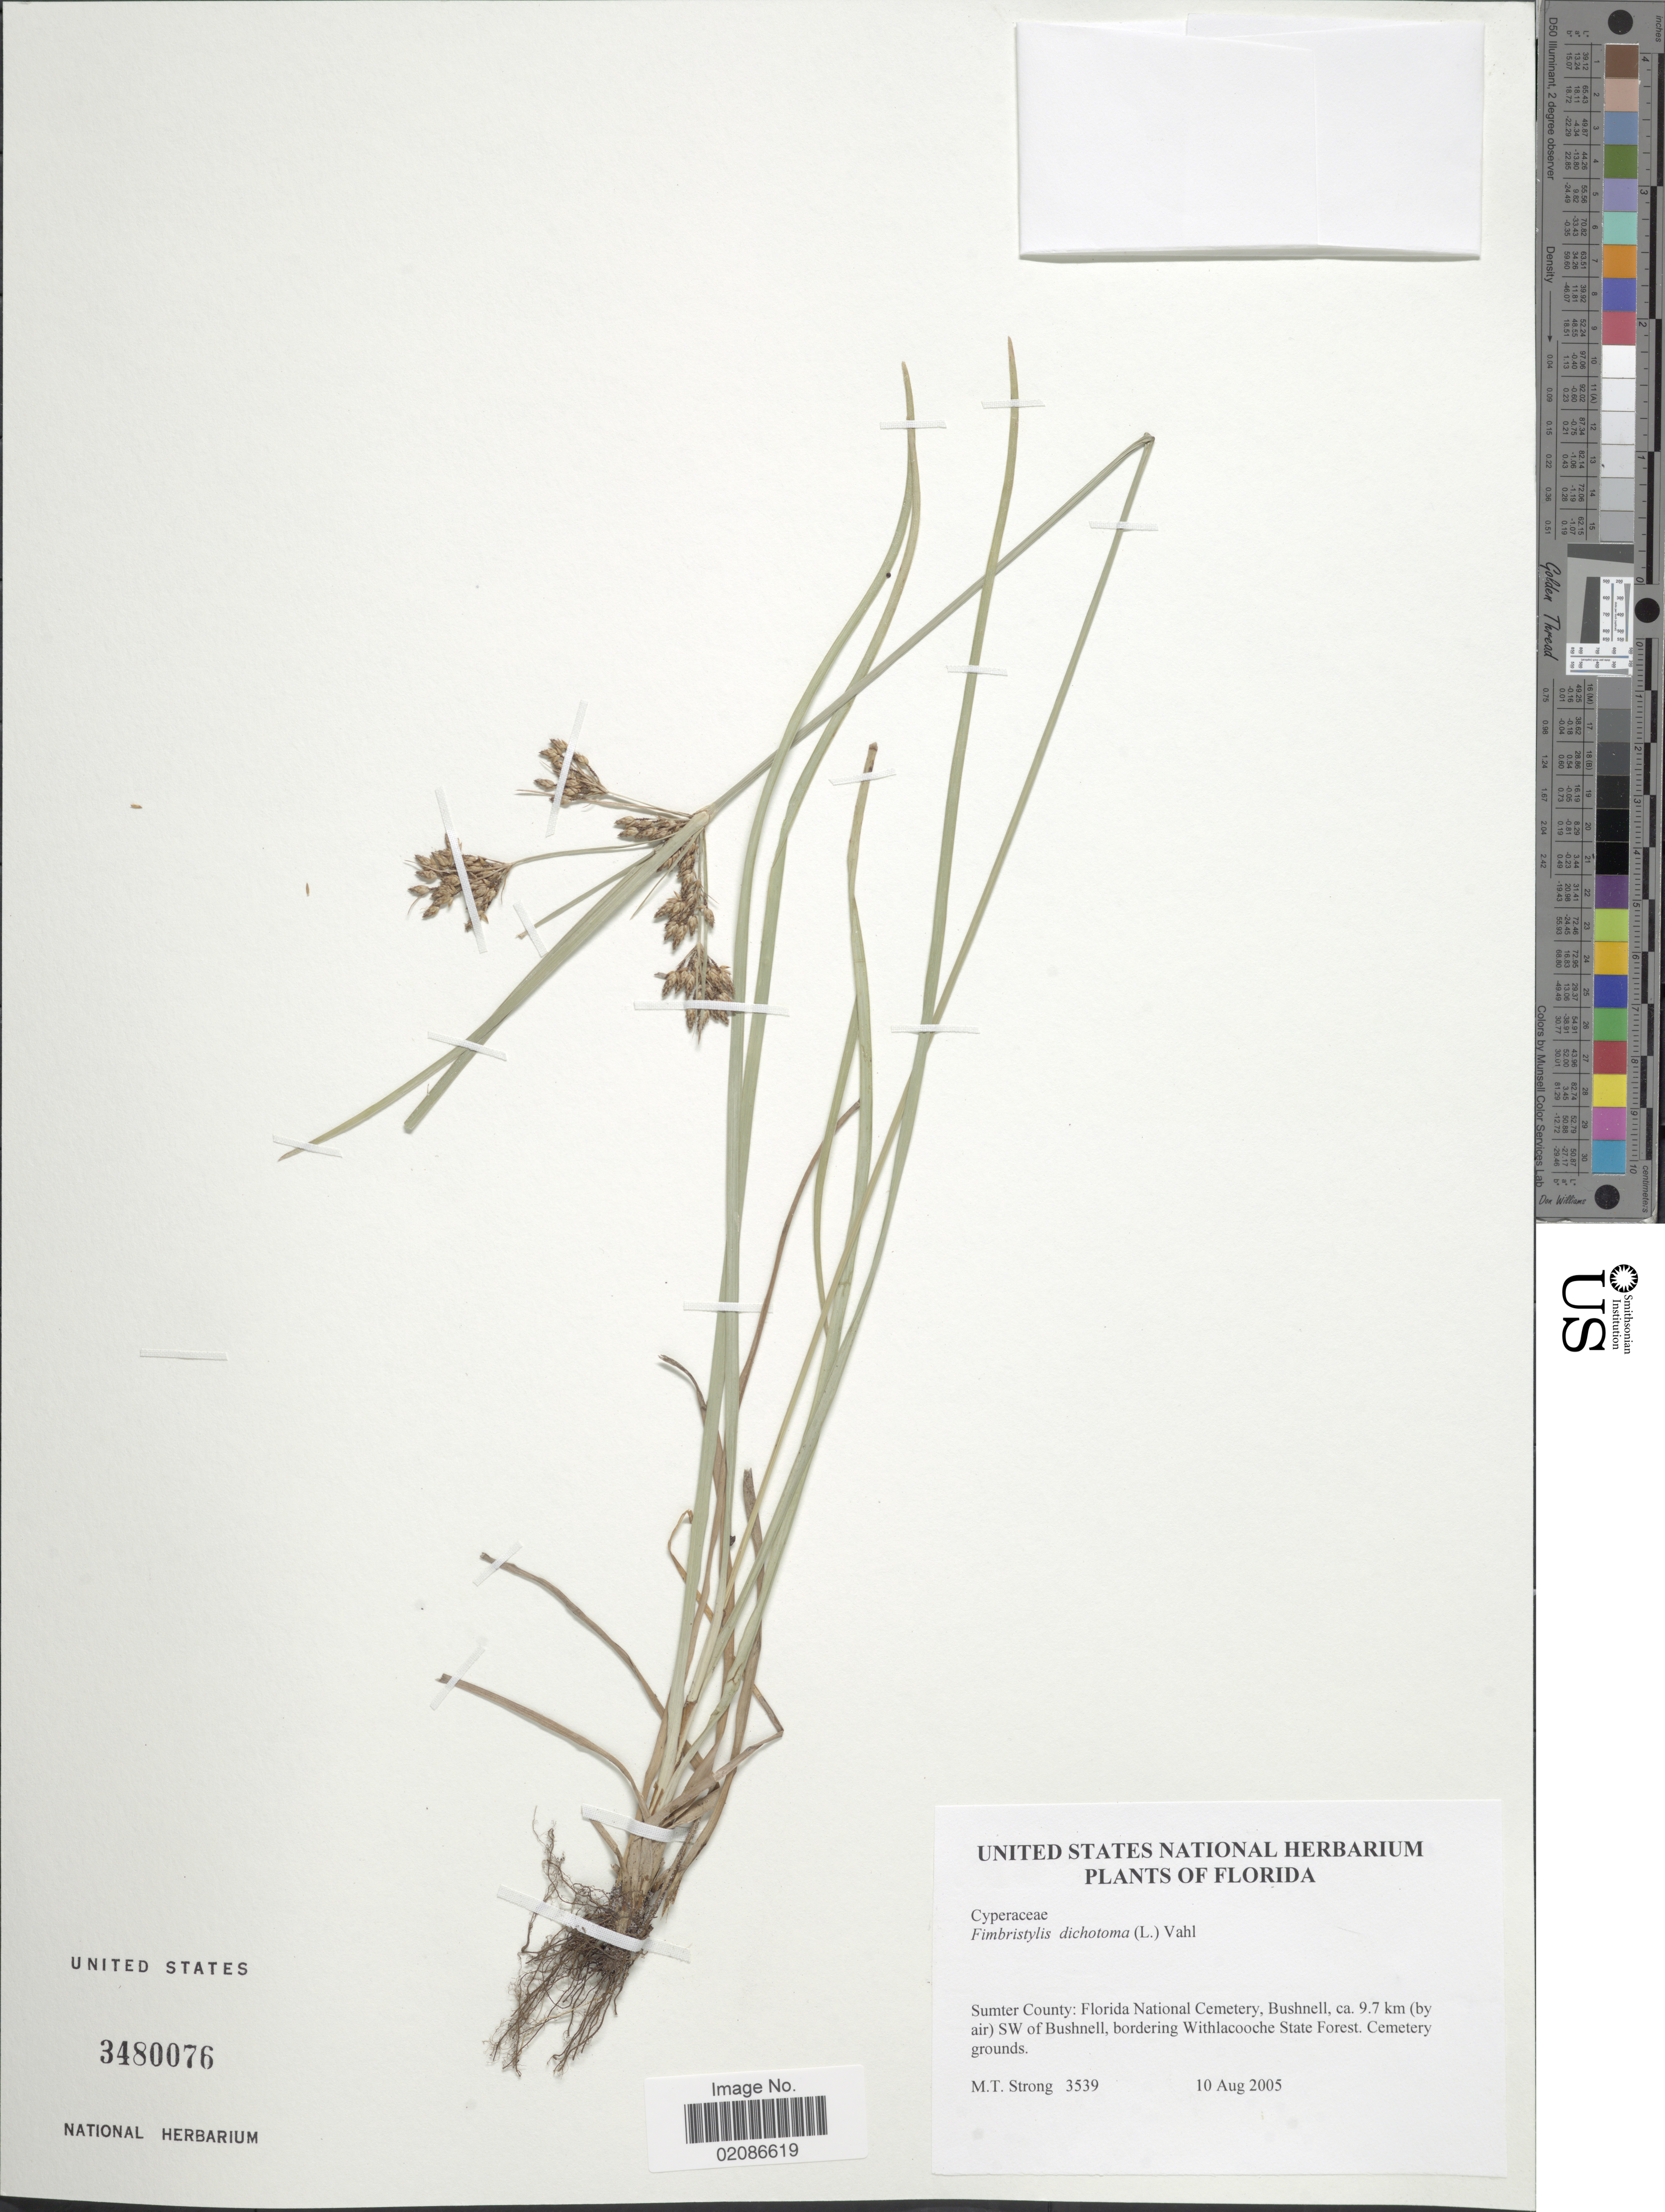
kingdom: Plantae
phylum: Tracheophyta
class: Liliopsida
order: Poales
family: Cyperaceae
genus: Fimbristylis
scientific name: Fimbristylis dichotoma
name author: (L.) Vahl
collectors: M. T. Strong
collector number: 3539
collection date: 2005-08-10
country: United States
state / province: Florida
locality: Sumter County: Florida National Cemetery, Bushnell, ca. 9.7 km (by air) SW of Bushnell, bordering Withlacooche State Forest. Cemetery grounds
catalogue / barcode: US 3480076